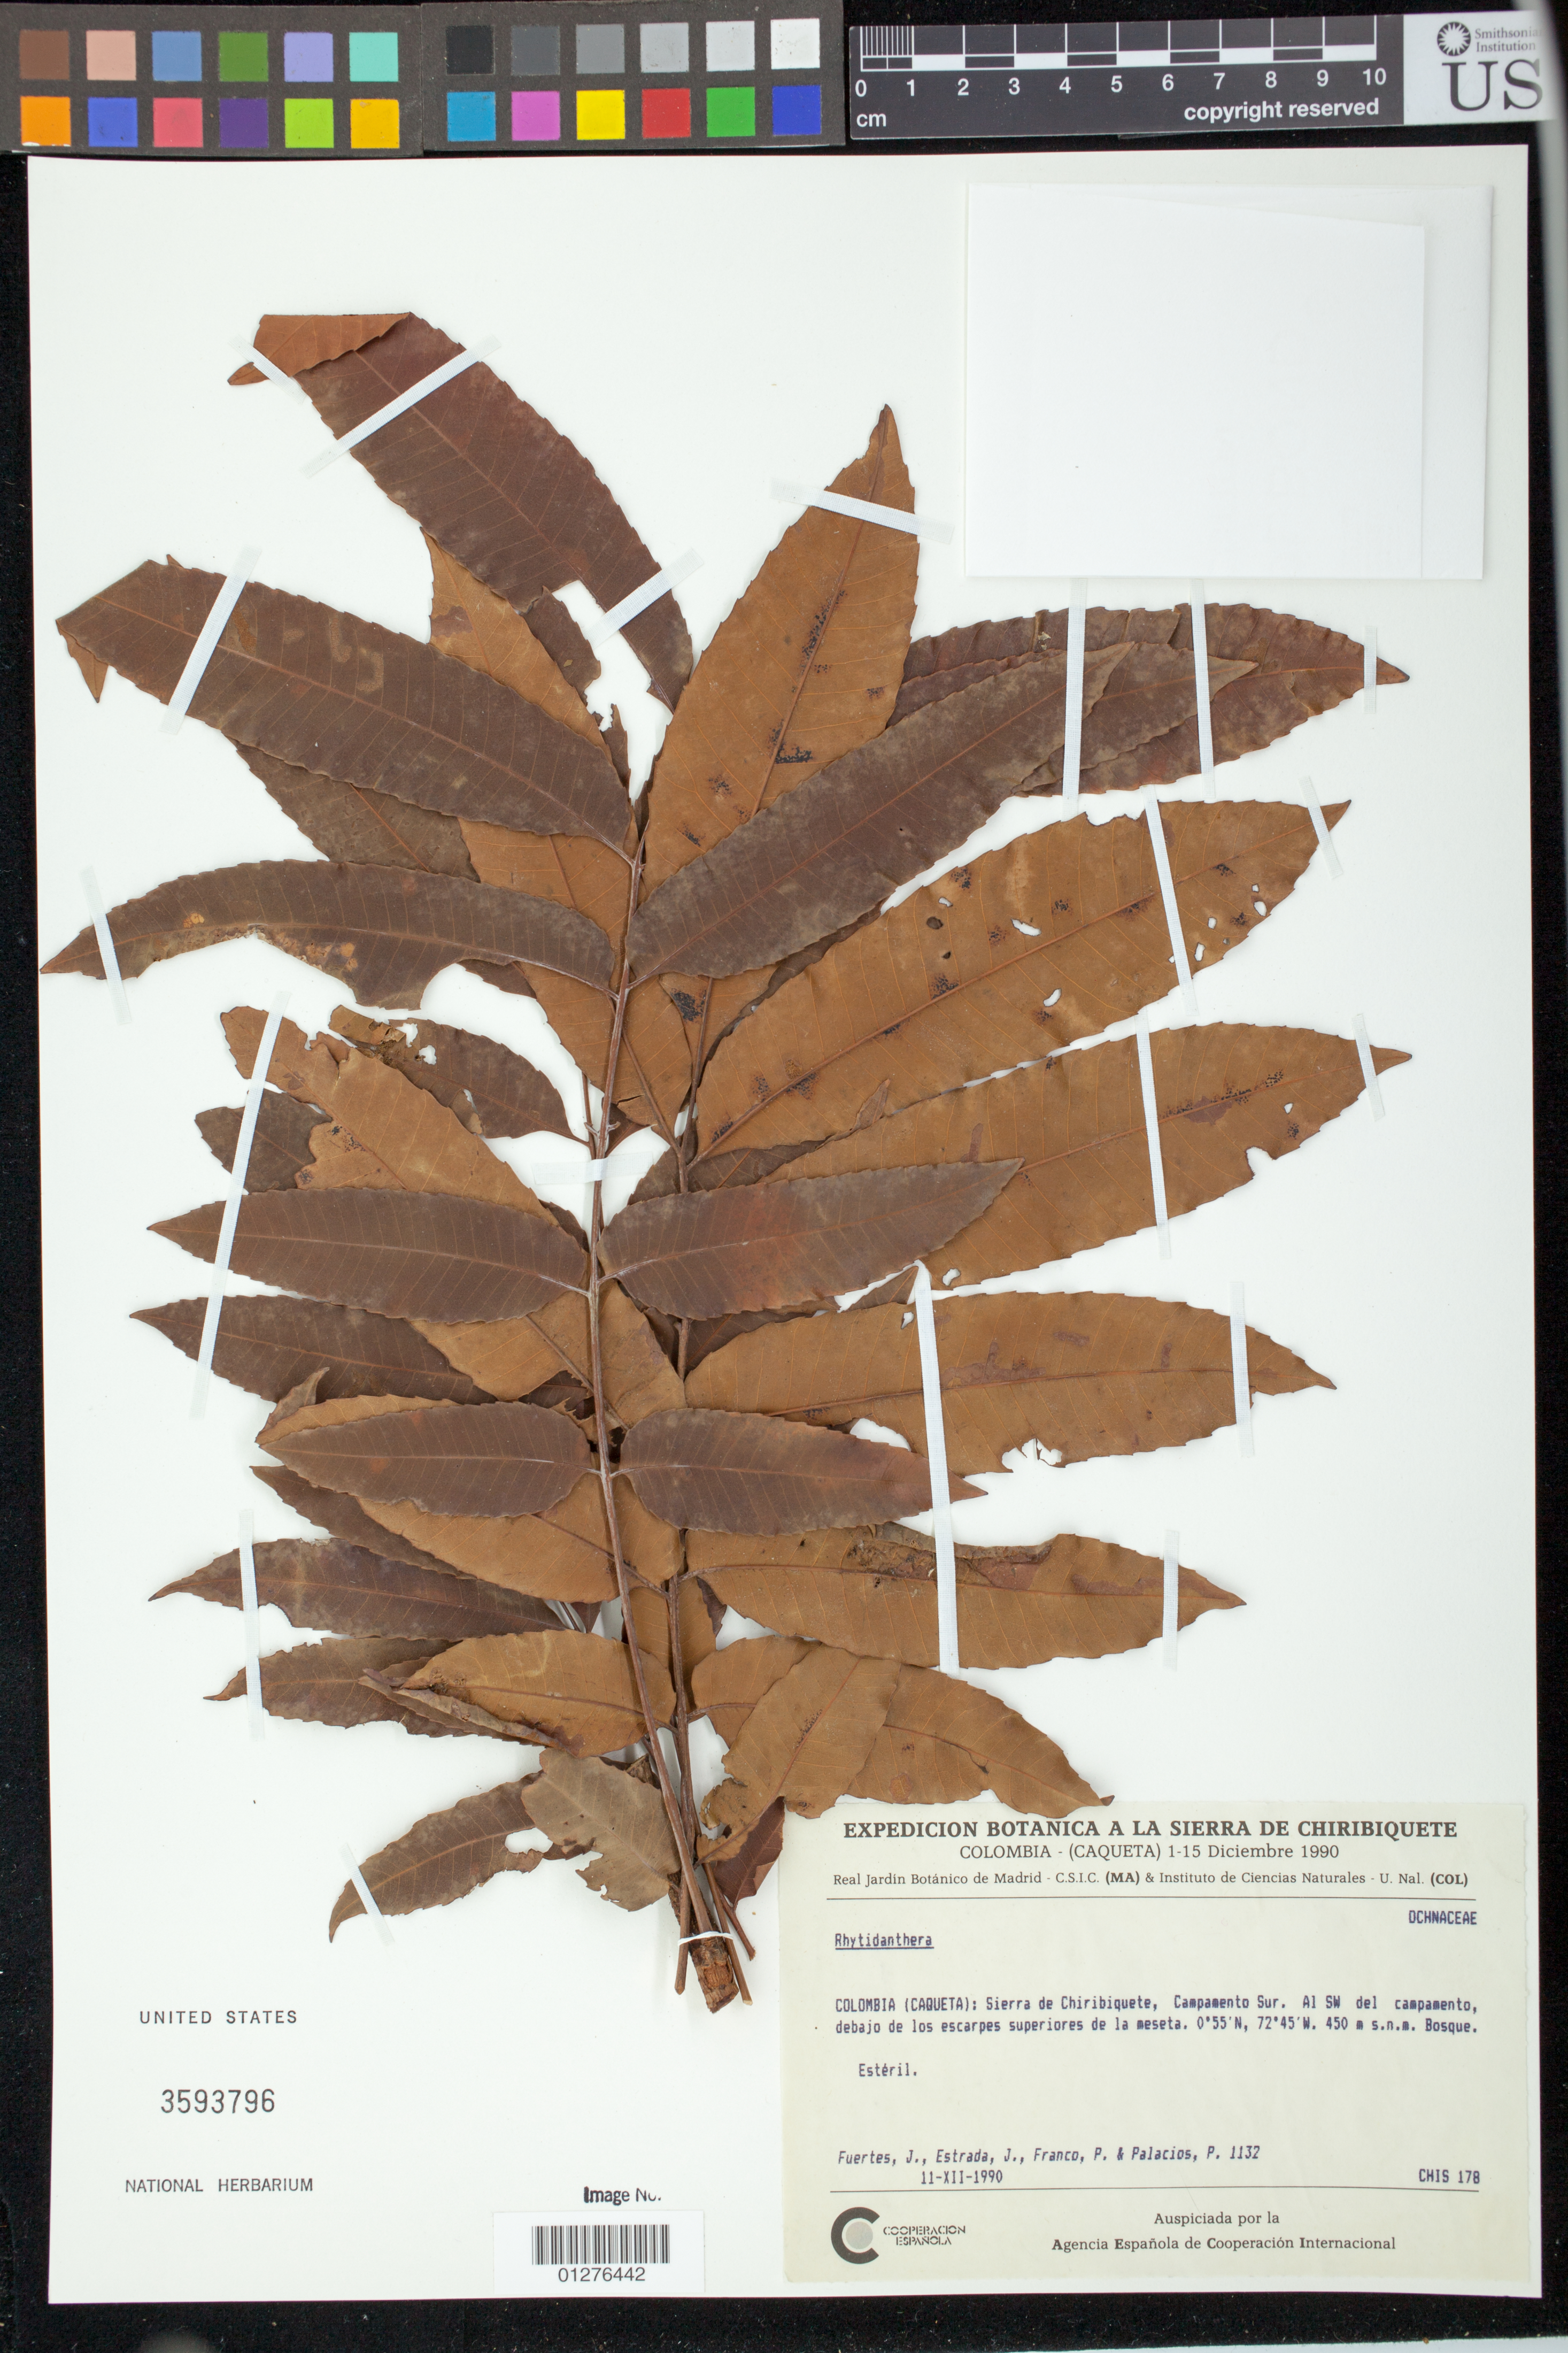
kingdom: Plantae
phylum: Tracheophyta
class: Magnoliopsida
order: Malpighiales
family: Ochnaceae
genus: Rhytidanthera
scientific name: Rhytidanthera regalis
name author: R.E. Schult.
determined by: Reinales, Sandra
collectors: J. Fuertes, J. Estrada, P. Franco Roselli & P. Palacios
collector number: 1132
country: Colombia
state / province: Caquetá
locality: Sierra de Chiribiquete, Campoamente Sur.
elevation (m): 450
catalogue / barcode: US 3593796